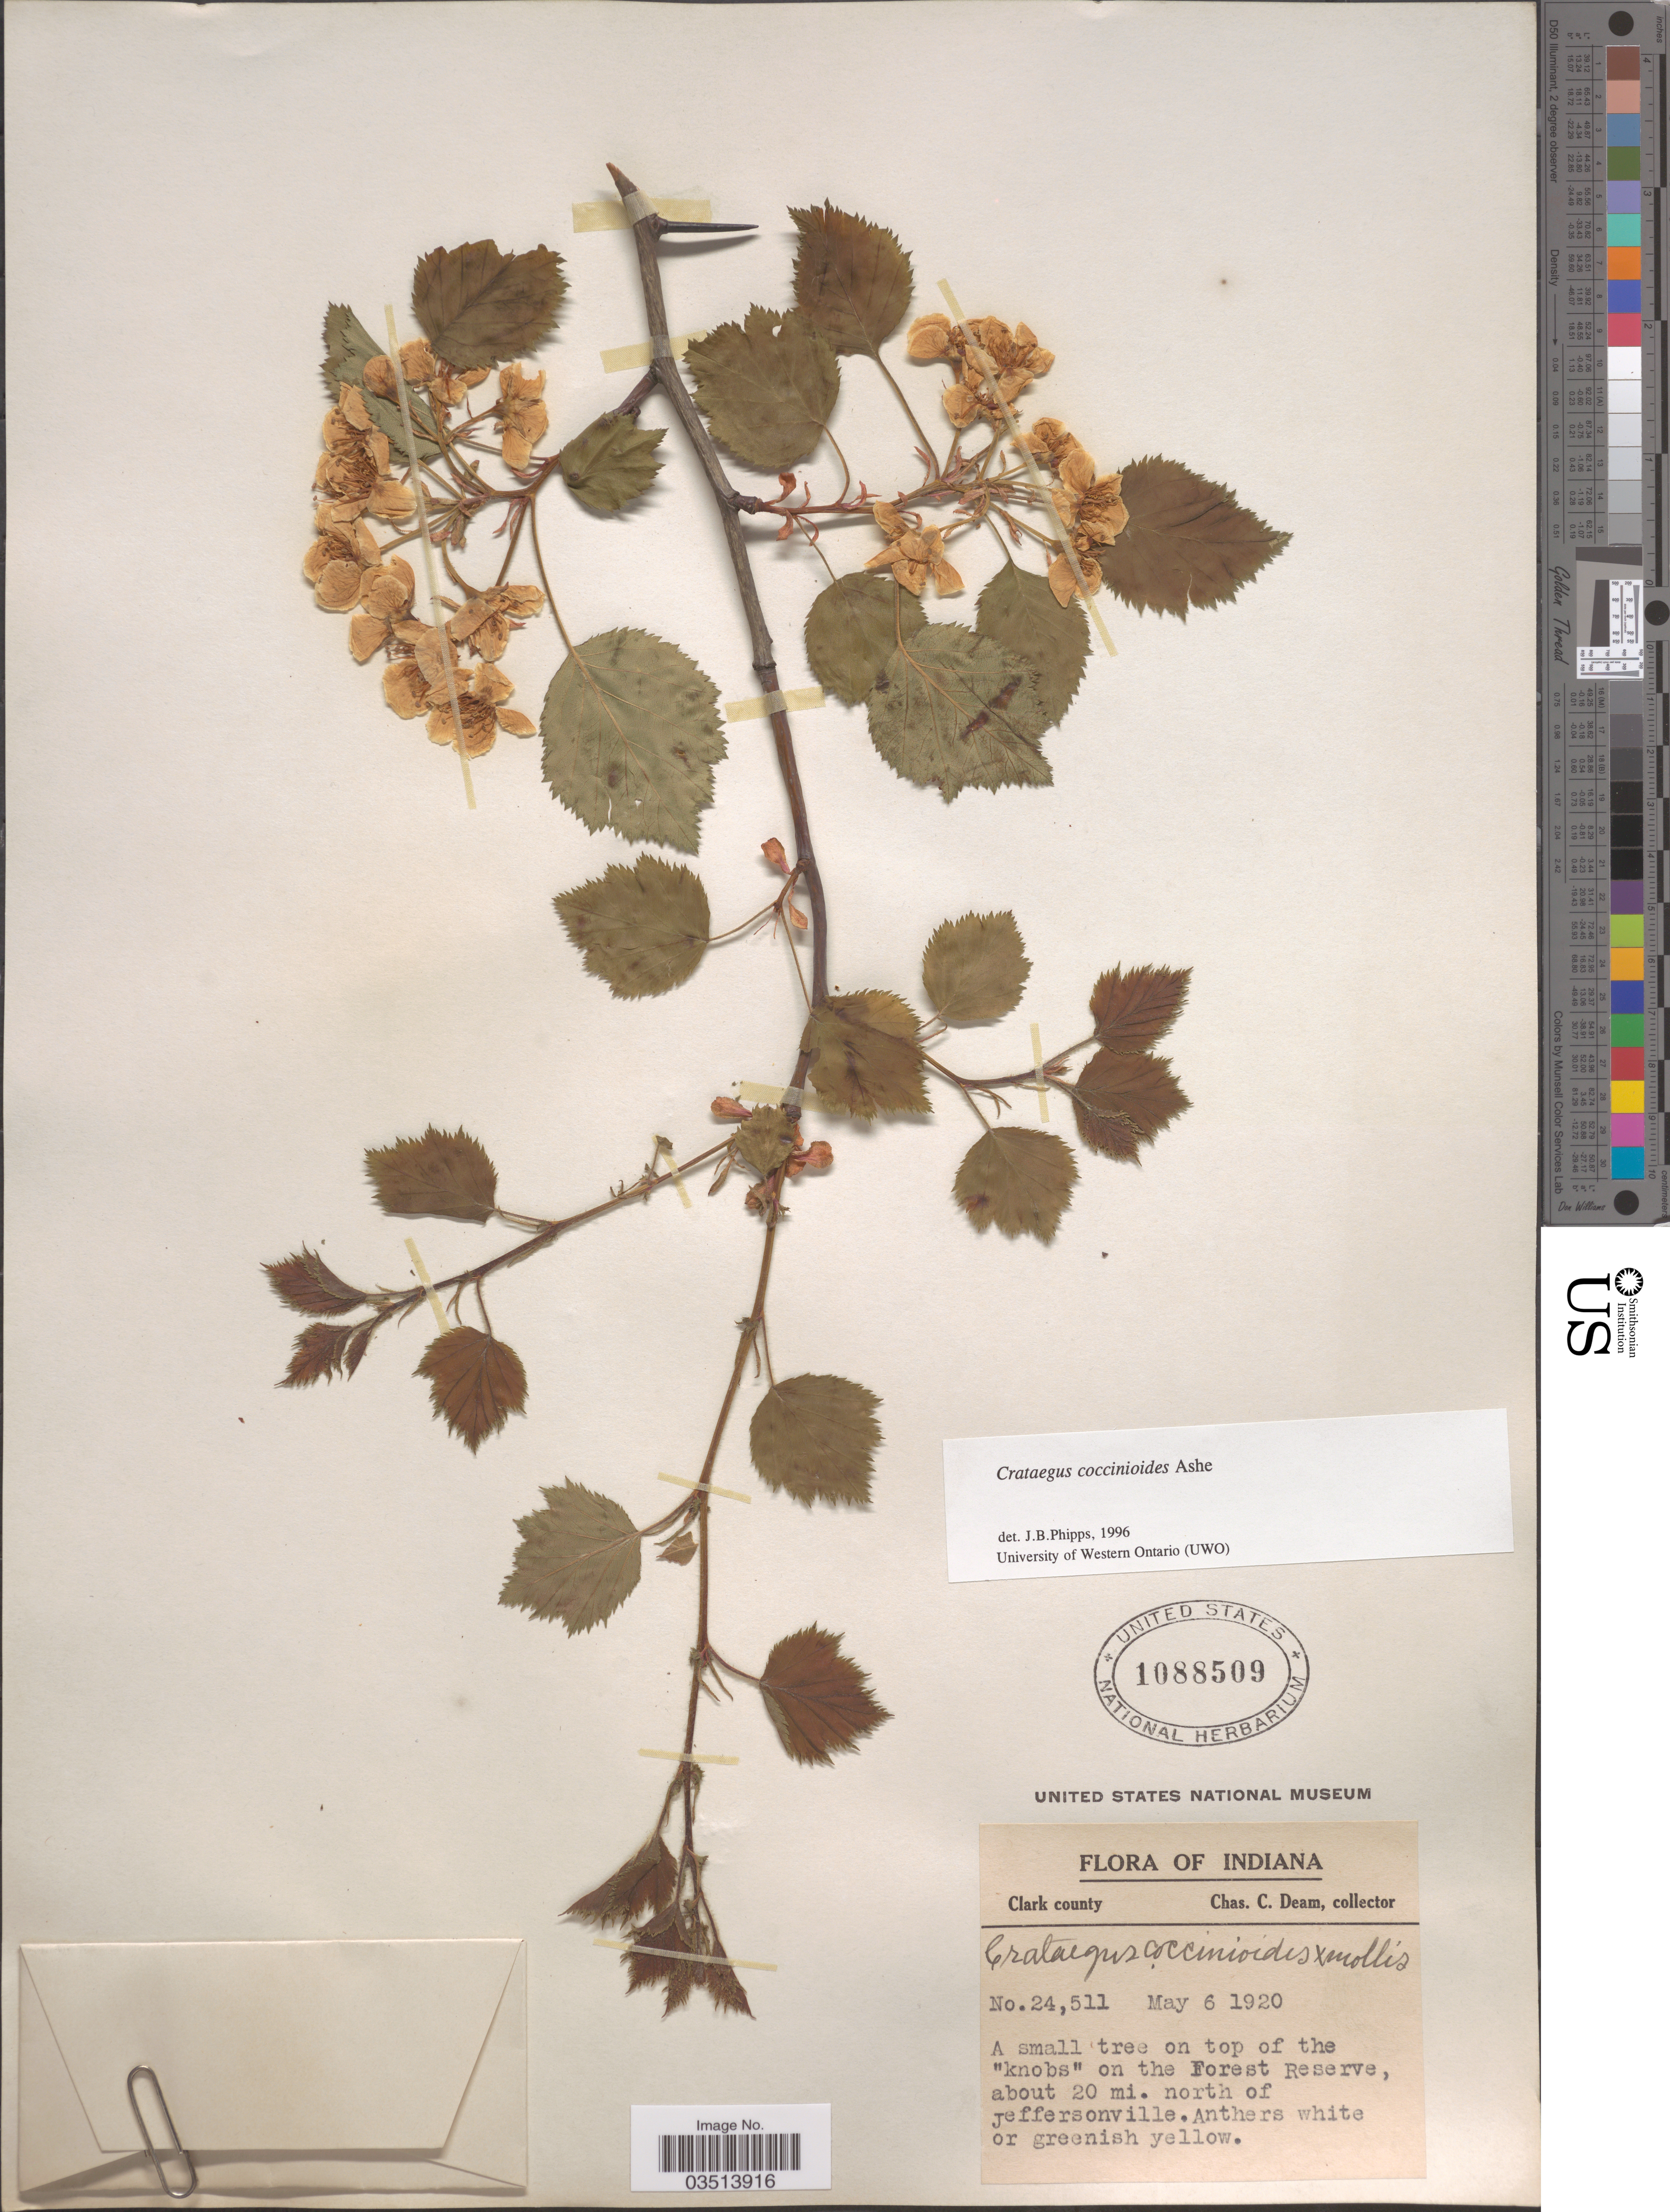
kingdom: Plantae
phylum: Tracheophyta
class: Magnoliopsida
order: Rosales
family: Rosaceae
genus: Crataegus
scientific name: Crataegus coccinioides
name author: Ashe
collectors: C. C. Deam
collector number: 24511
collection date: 1920-05-06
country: United States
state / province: Indiana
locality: Clark county. On the Forest Reserve, about 20 mi. north of Jeffersonville.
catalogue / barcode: US 1088509